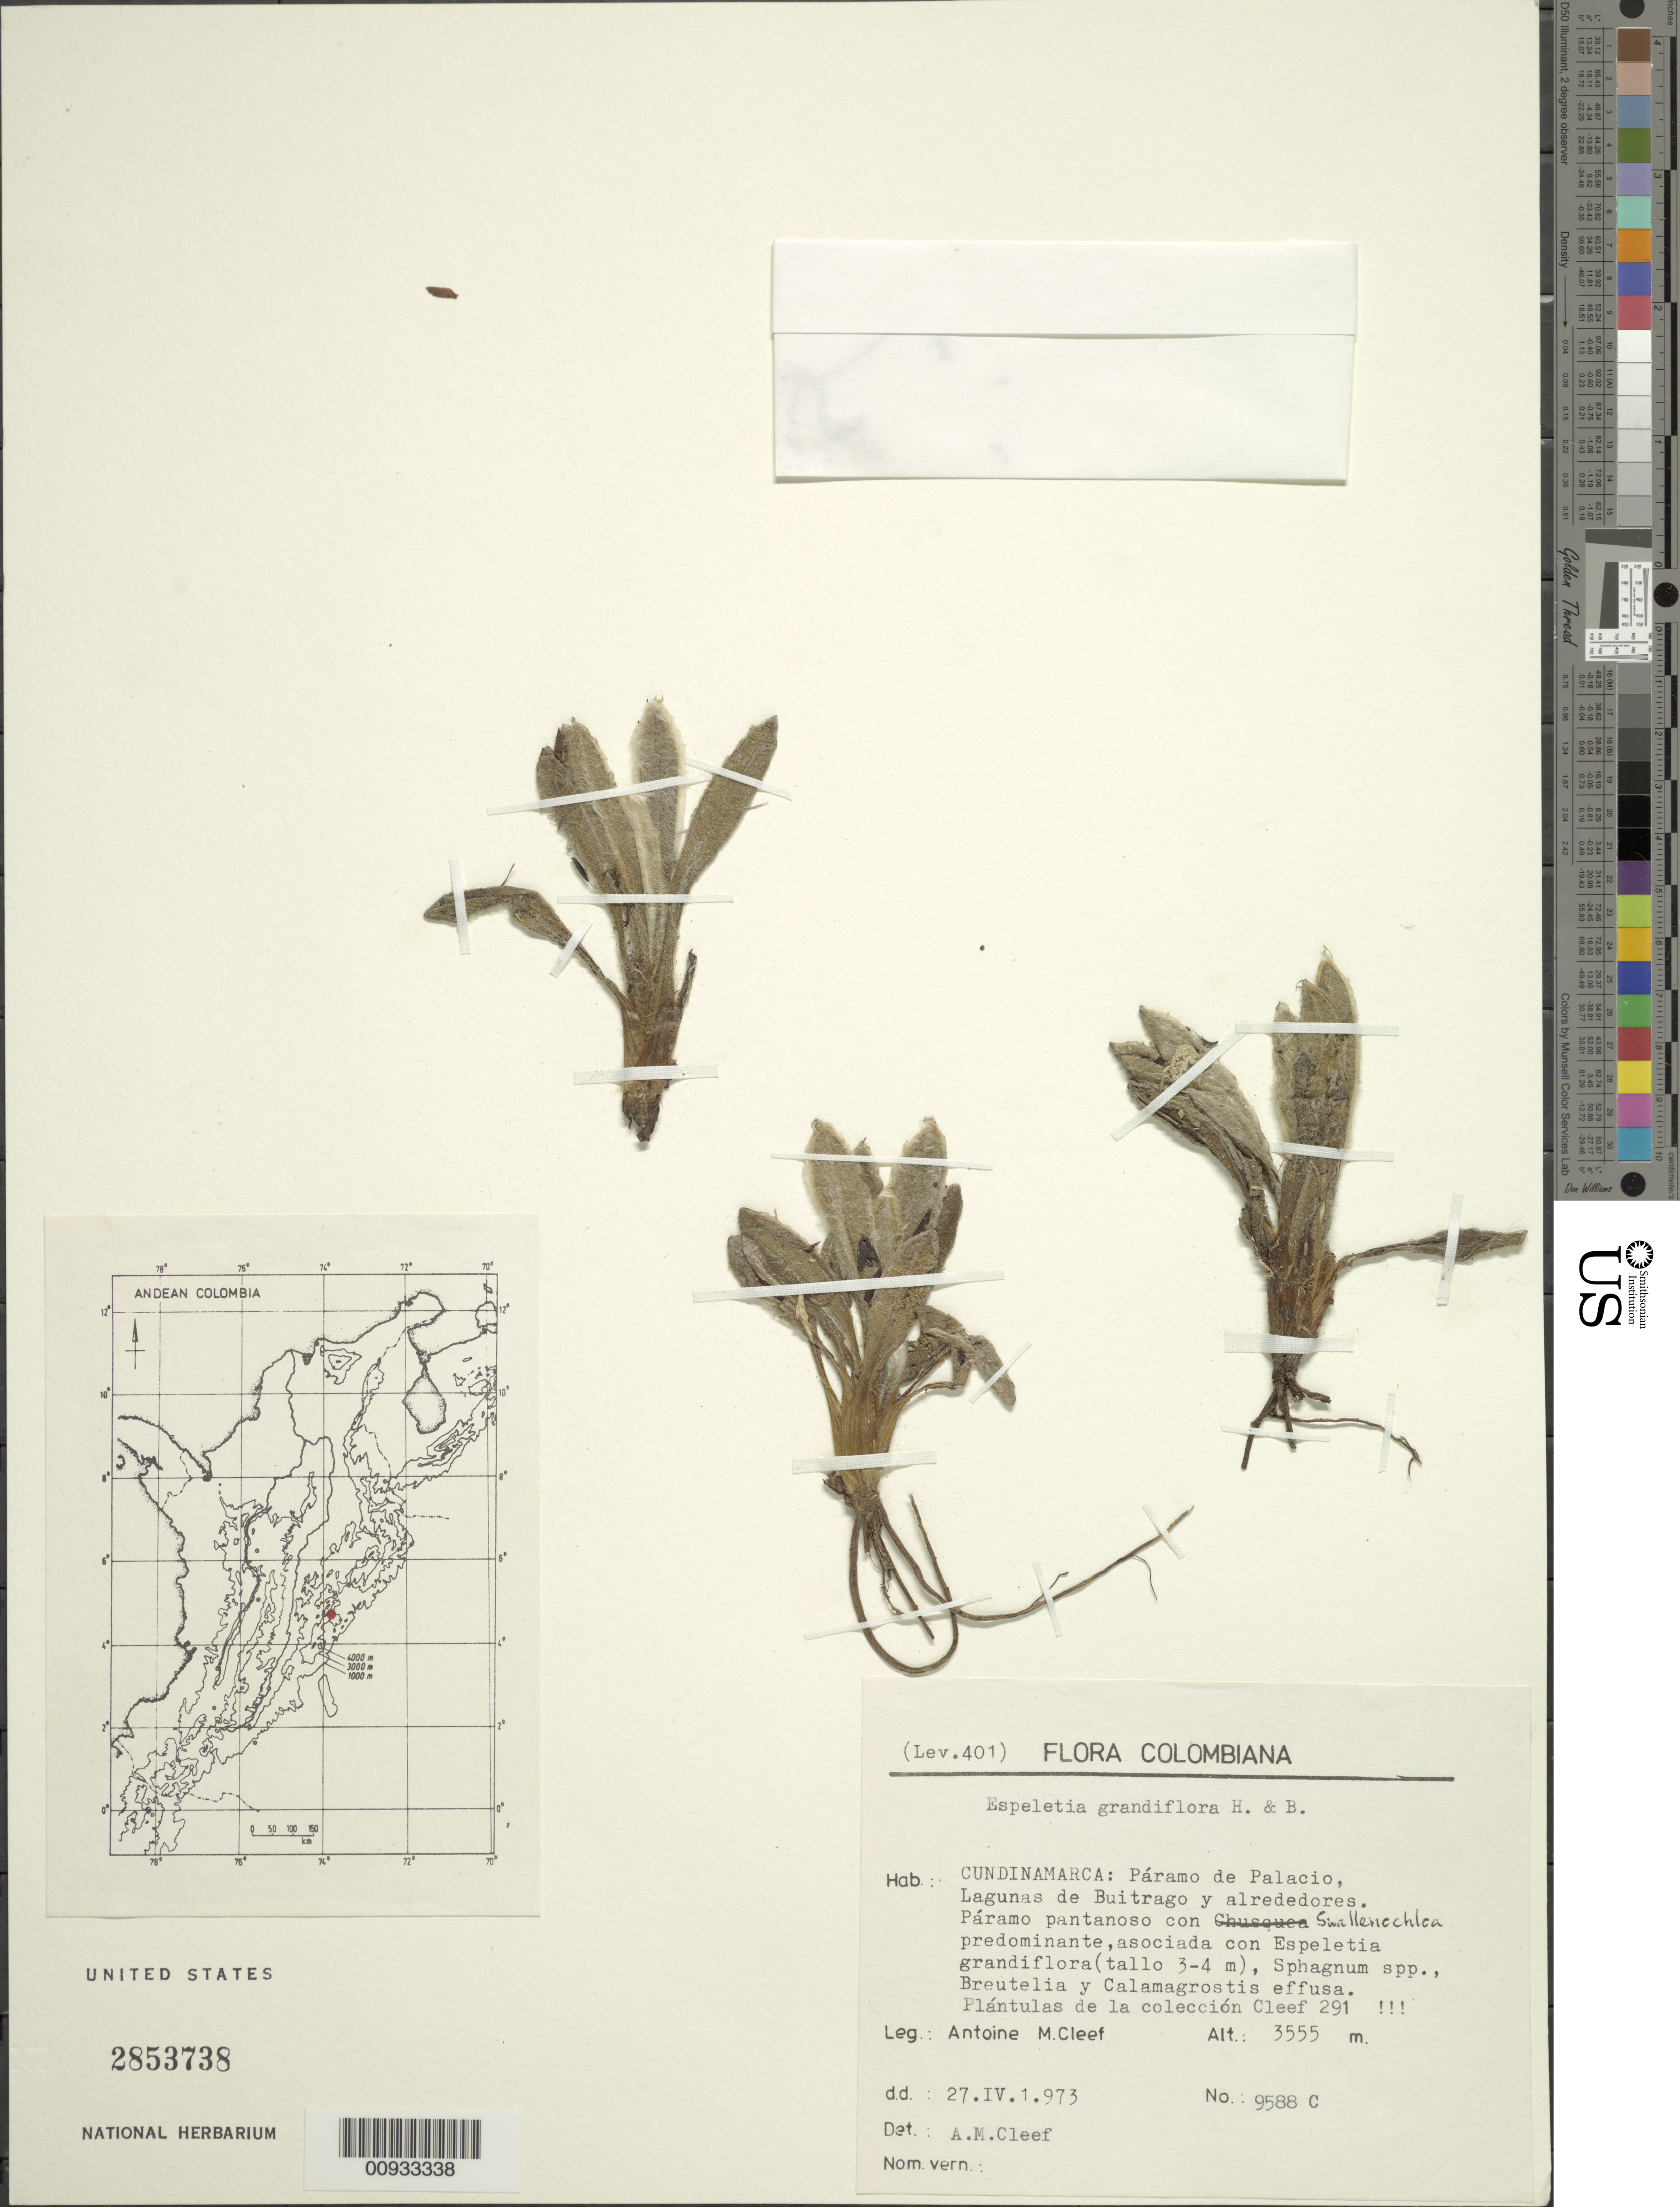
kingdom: Plantae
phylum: Tracheophyta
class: Magnoliopsida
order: Asterales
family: Asteraceae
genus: Espeletia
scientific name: Espeletia grandiflora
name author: Humb. & Bonpl.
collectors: A. M. Cleef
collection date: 1973-04-27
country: Colombia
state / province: Cundinamarca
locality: Páramo de Palacios. Lagunas de Buitrago y alrededores.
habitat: Páramo pantanoso con Swallenochloa predominante, asociado con Espeletia grandiflora (tallo 3-4 m), Sphagnum spp., Breutelia y Calamagrostis effusa.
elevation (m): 3555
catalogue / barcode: US 2853738